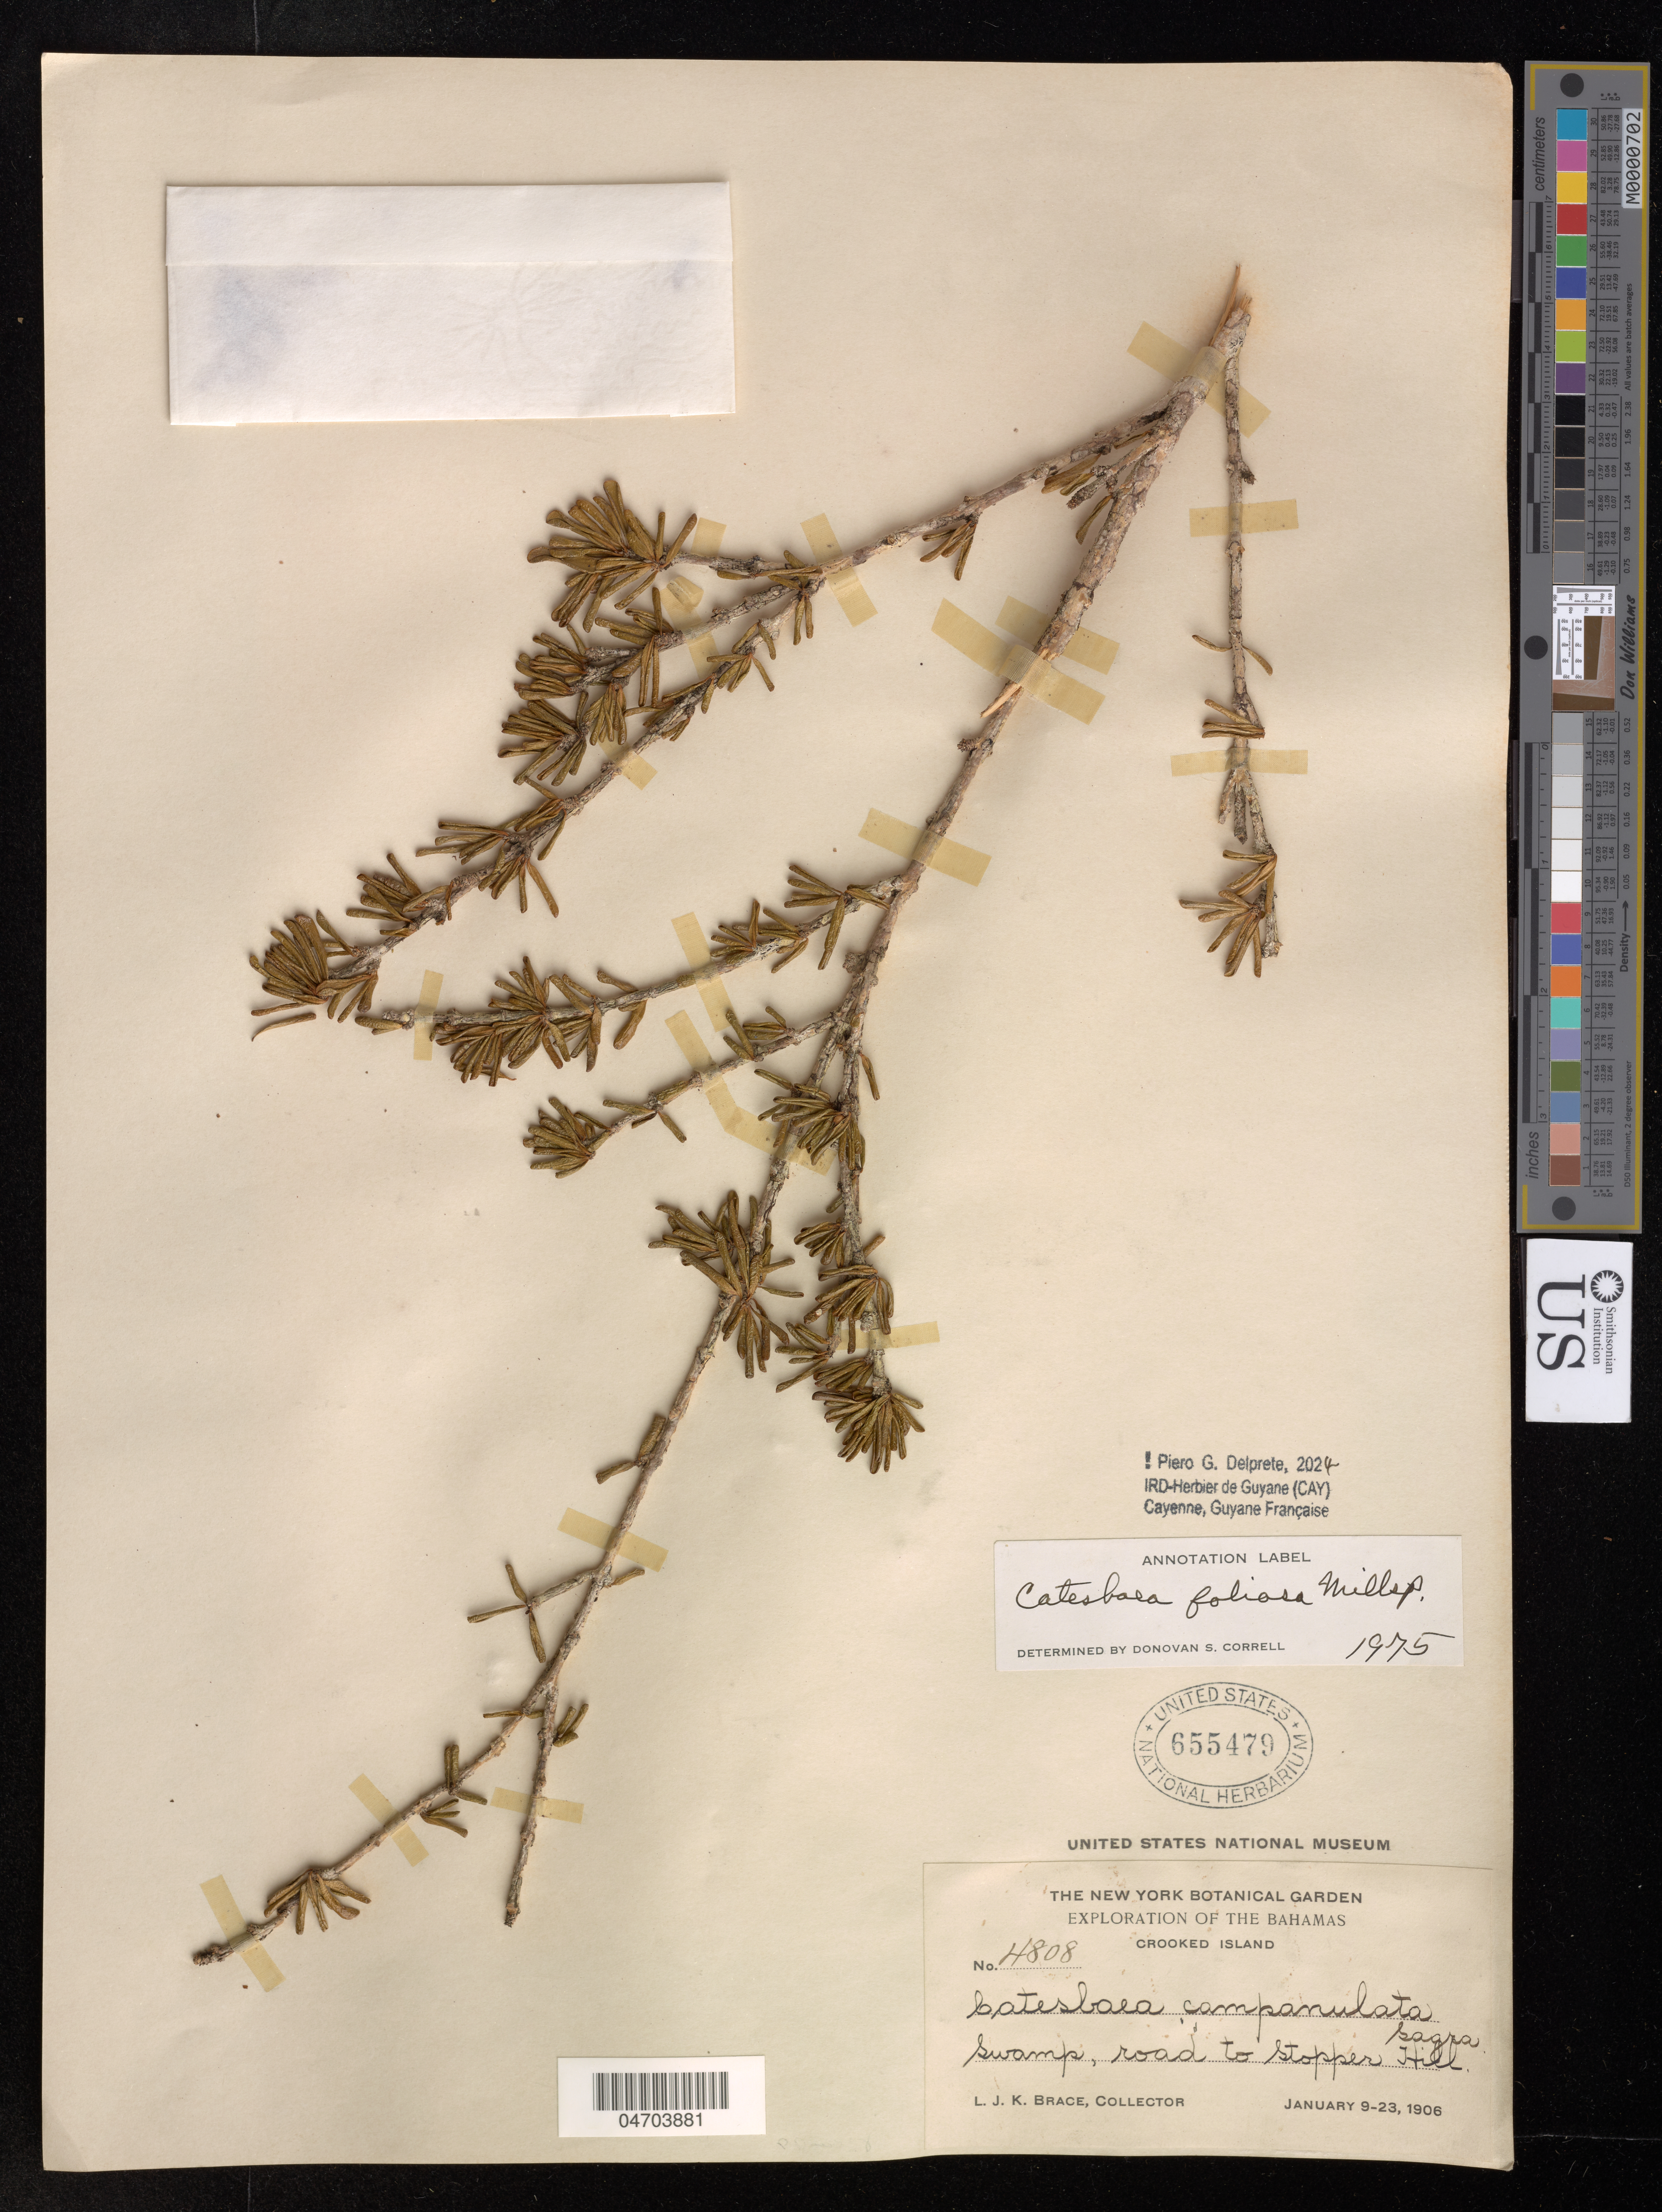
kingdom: Plantae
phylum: Tracheophyta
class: Magnoliopsida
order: Gentianales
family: Rubiaceae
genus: Catesbaea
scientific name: Catesbaea foliosa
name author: Millsp.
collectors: L. J. K. Brace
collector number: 4808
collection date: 1906-01-09/1906-01-23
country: Bahamas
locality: Crooked Island. road to Stopper Hill.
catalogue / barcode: US 655479